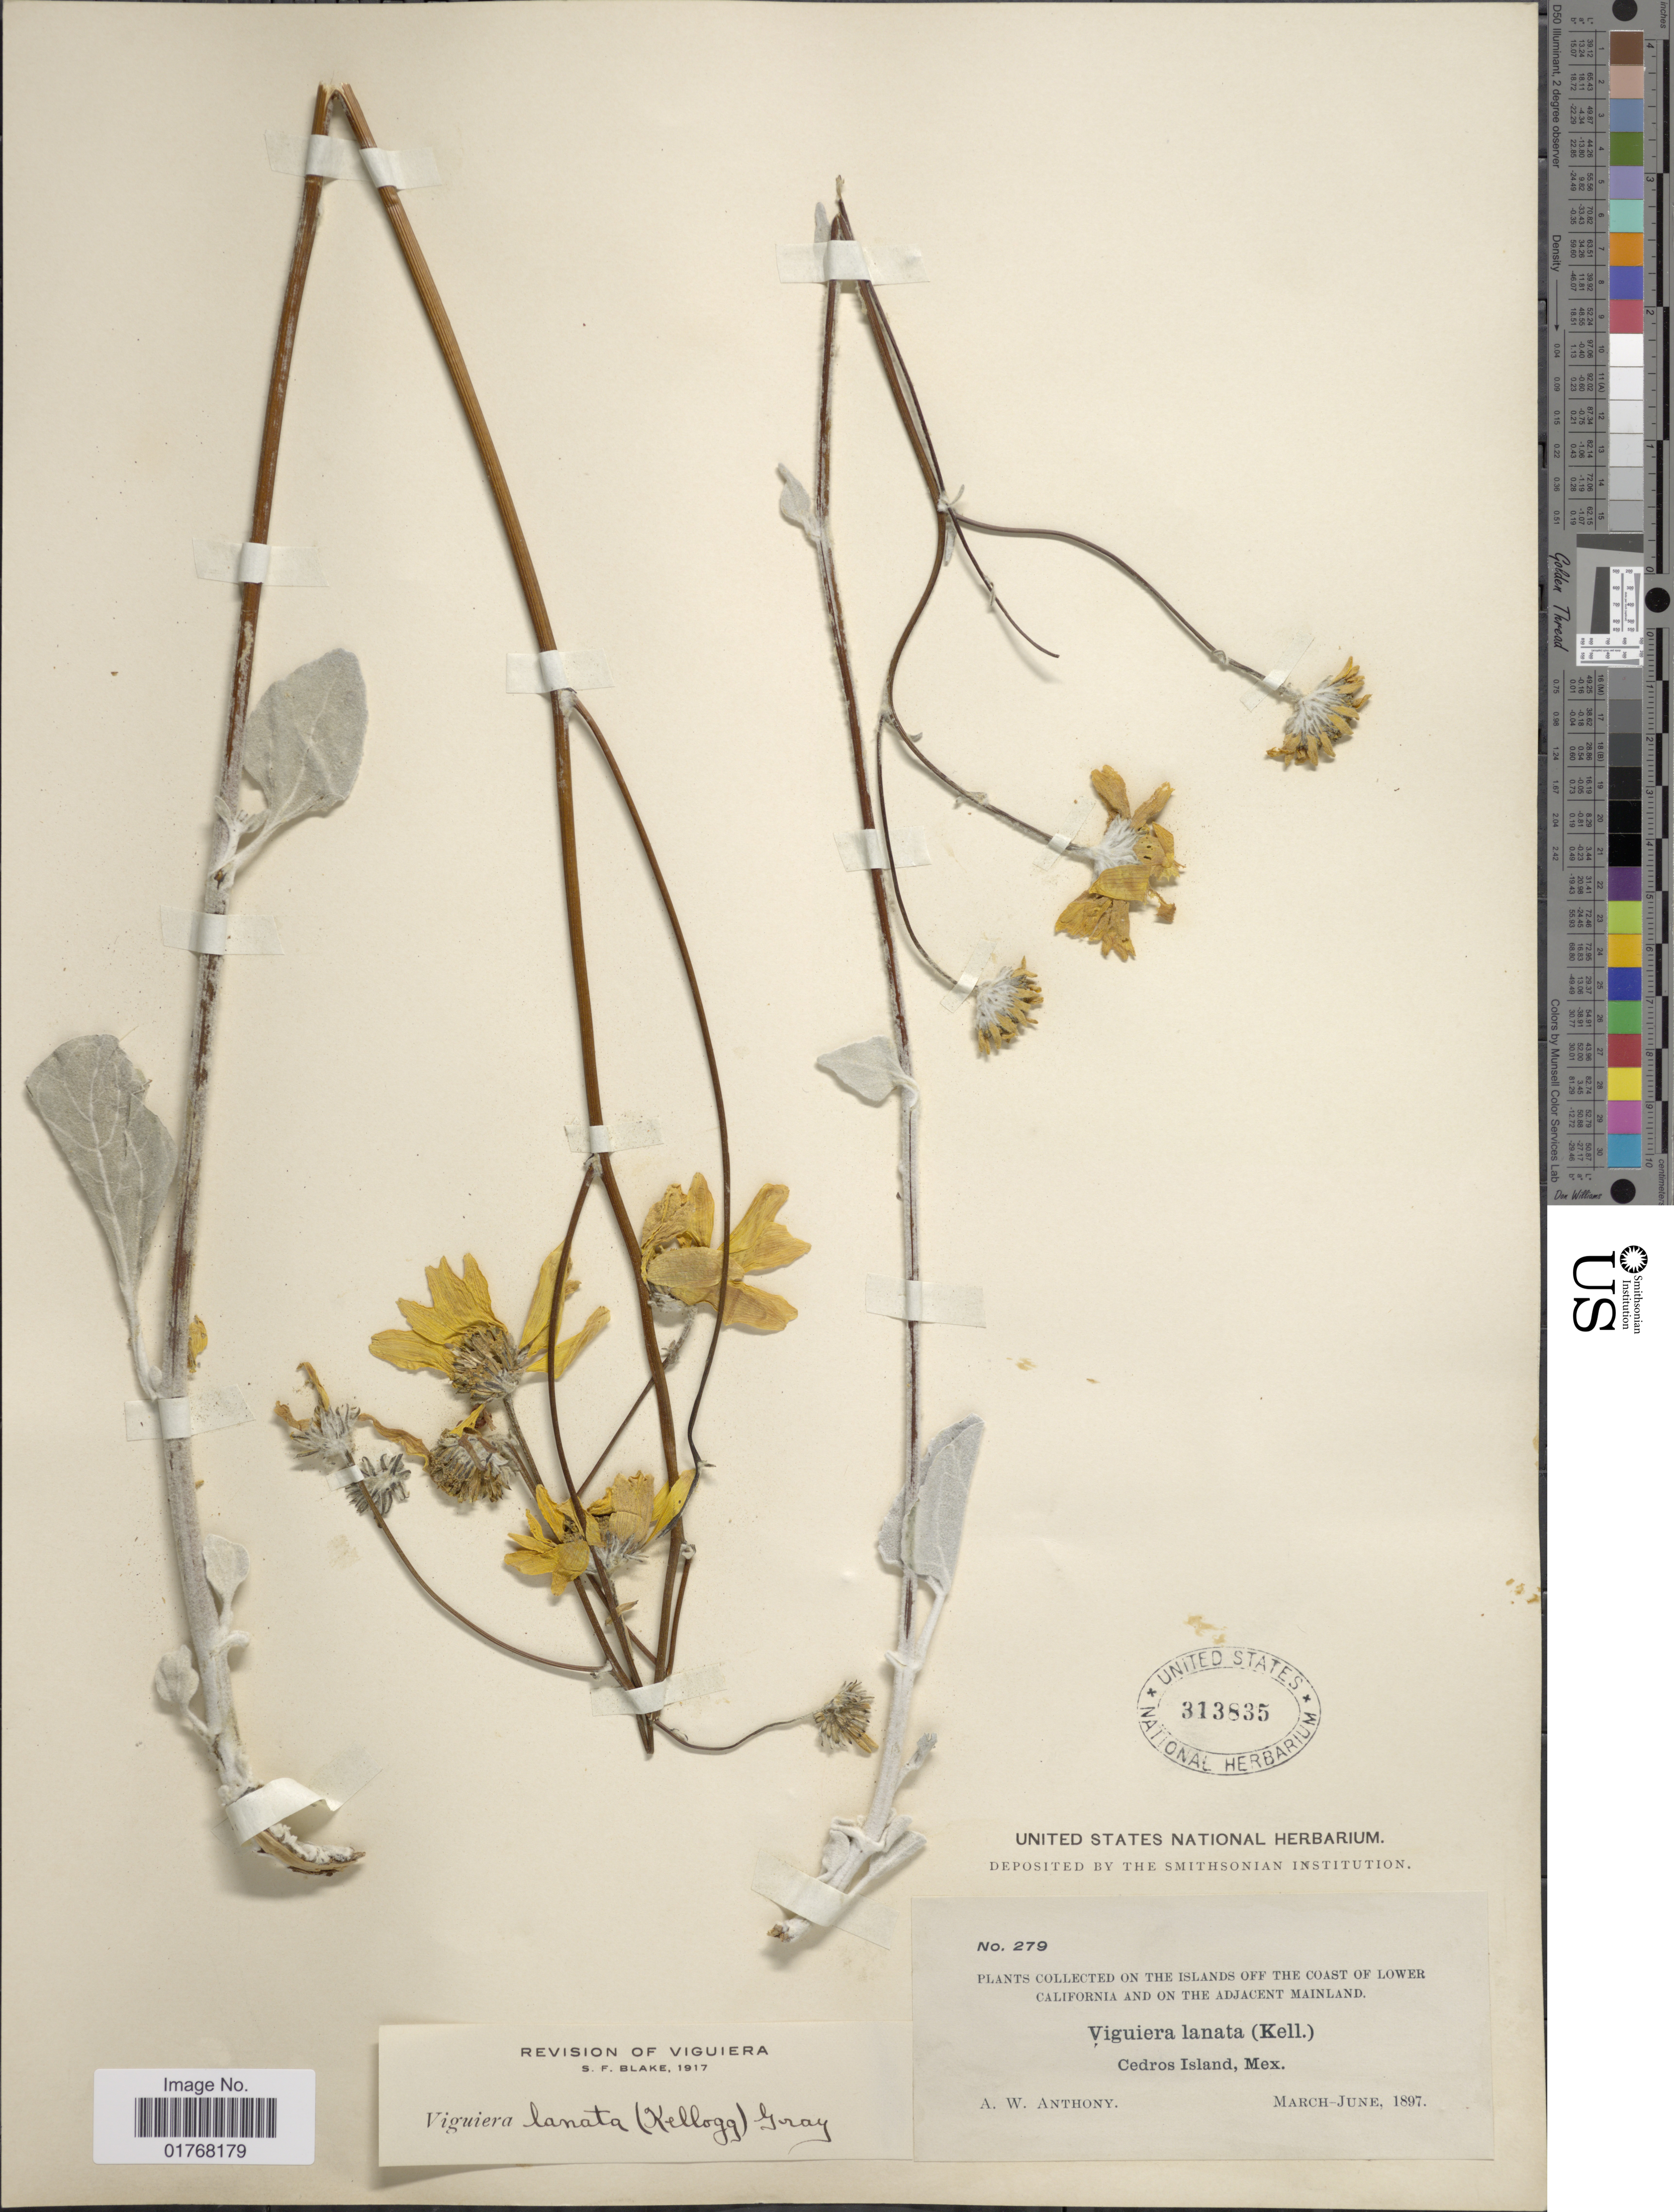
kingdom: Plantae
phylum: Tracheophyta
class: Magnoliopsida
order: Asterales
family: Asteraceae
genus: Viguiera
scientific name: Viguiera lanata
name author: (Kellogg) A. Gray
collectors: A. W. Anthony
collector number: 279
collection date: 1897-03/1897-06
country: Mexico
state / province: Baja California Sur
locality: On the Islands off the coast of Lower California and on the adjacent Mainland, Cedros Island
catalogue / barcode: US 313835